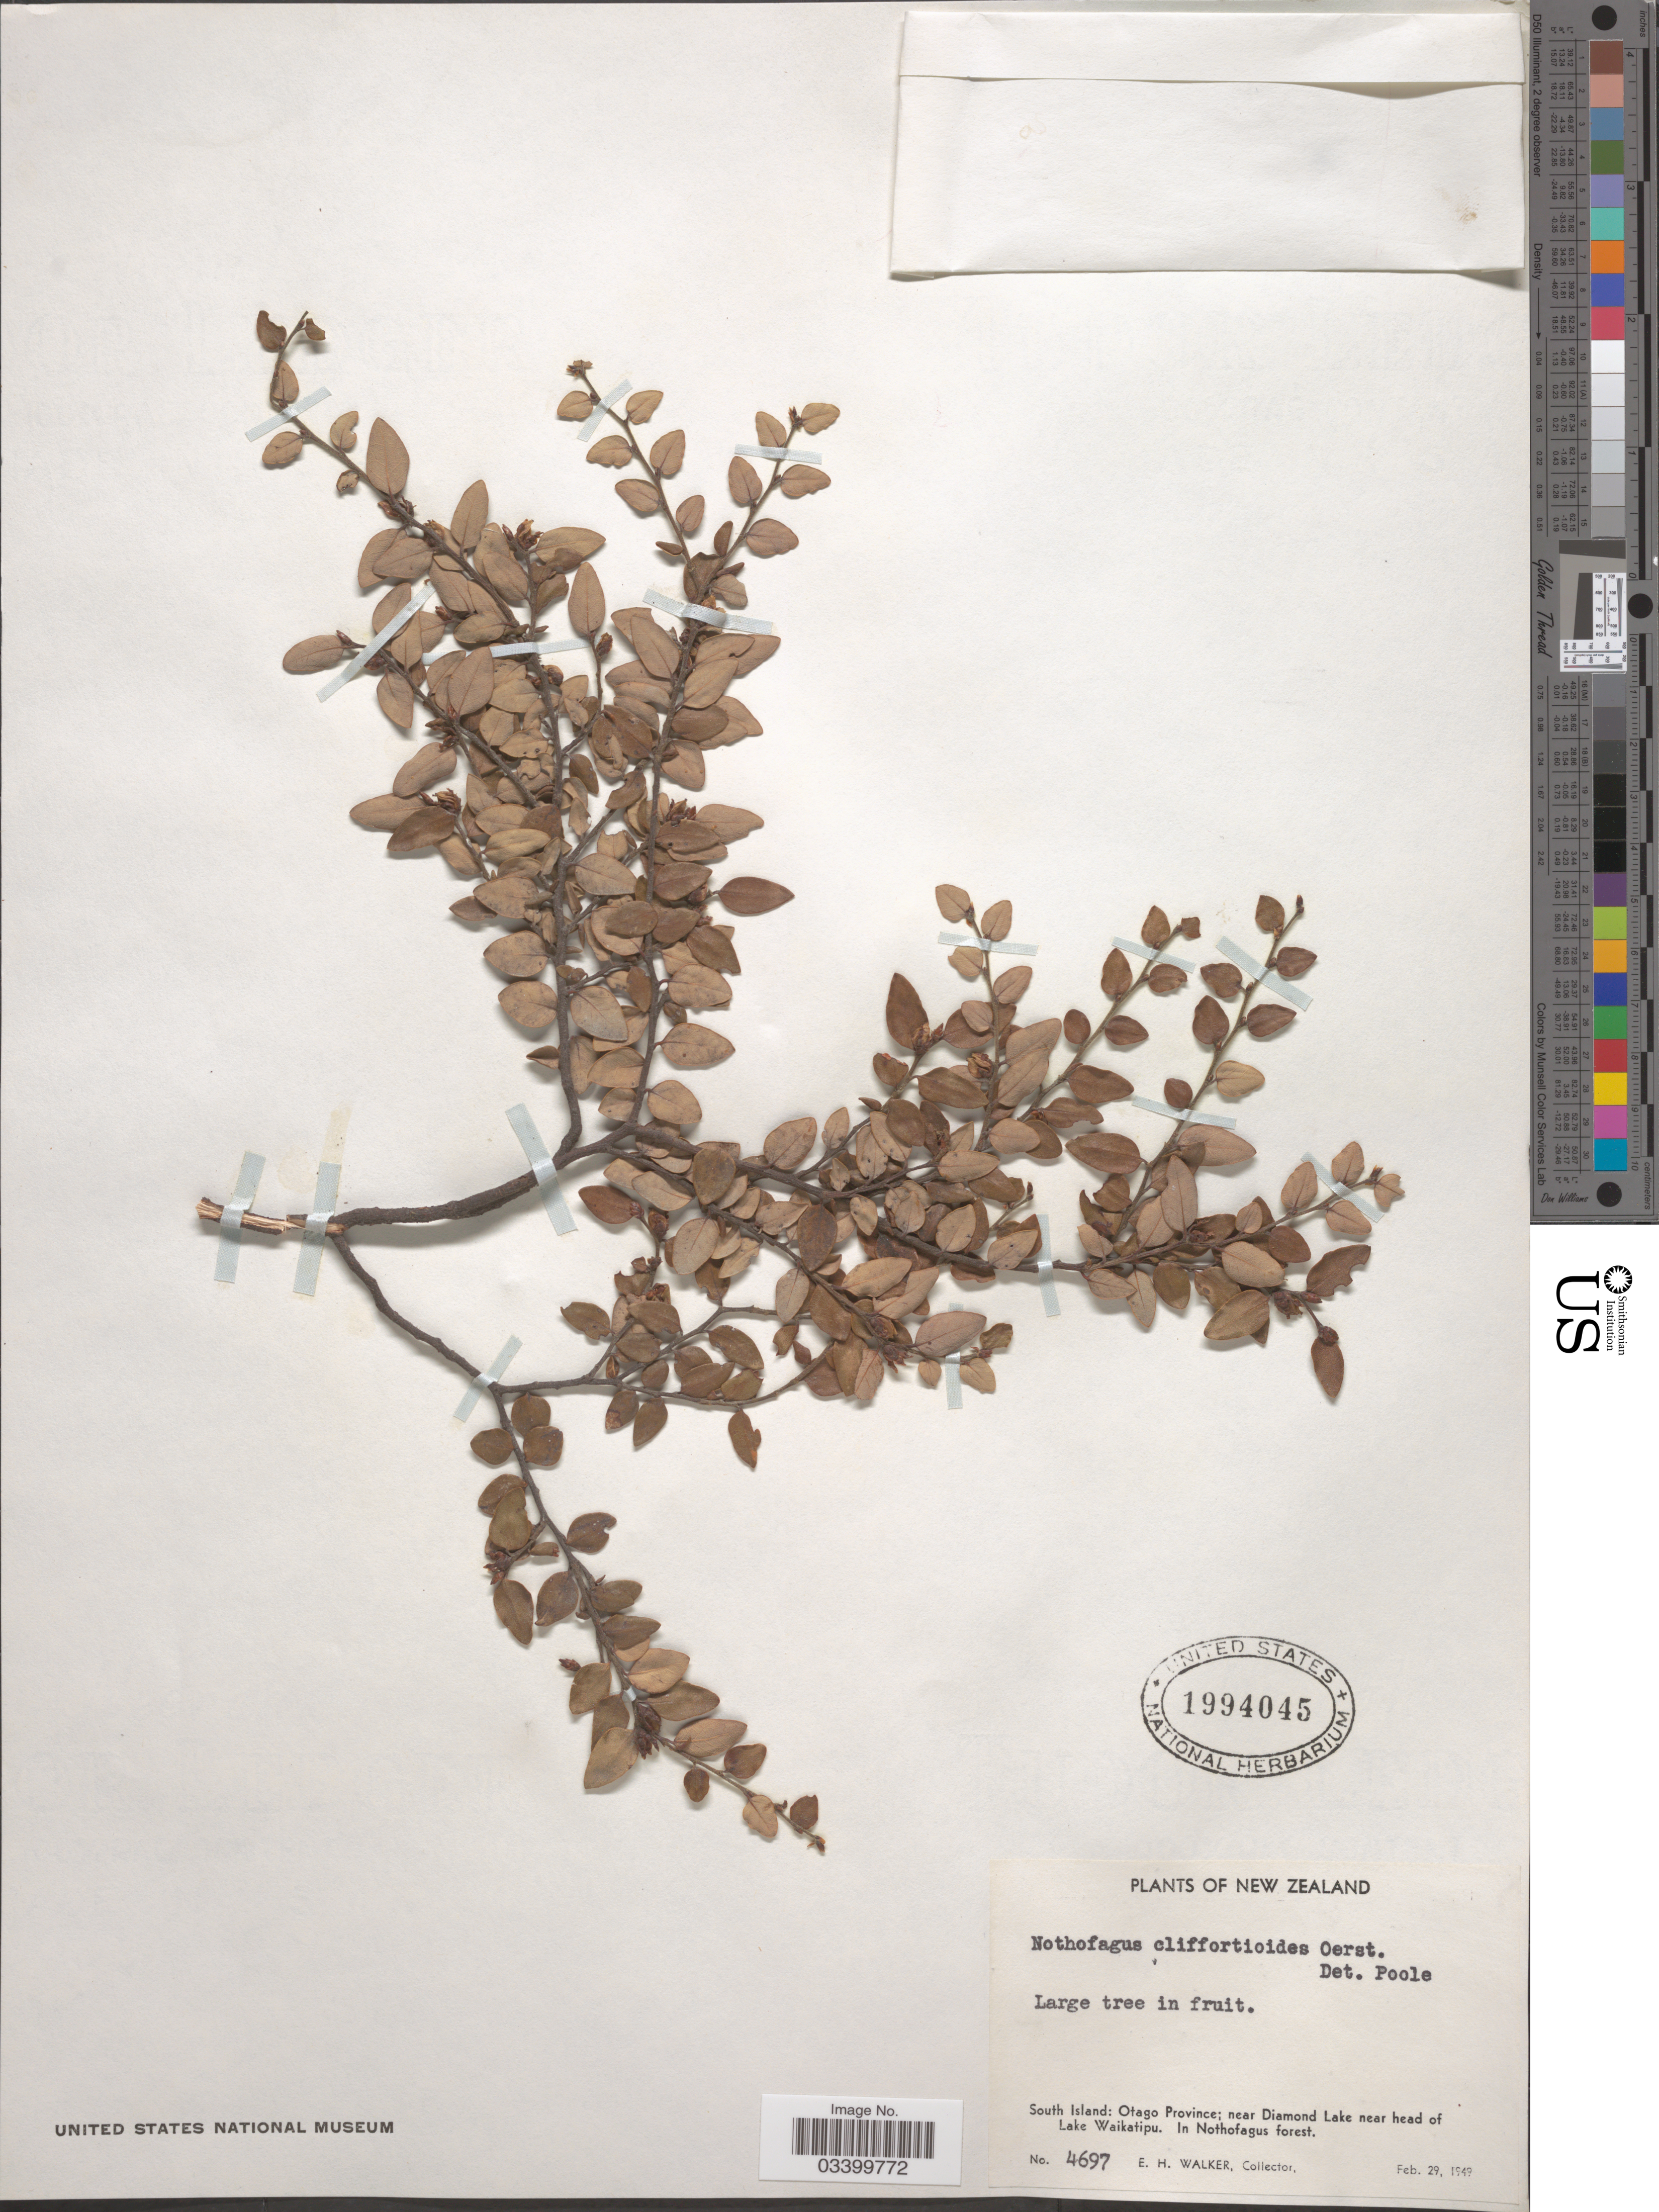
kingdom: Plantae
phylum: Tracheophyta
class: Magnoliopsida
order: Fagales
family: Nothofagaceae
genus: Nothofagus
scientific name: Nothofagus cliffortioides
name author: (Hook. f.) Oerst.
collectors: E. H. Walker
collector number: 4697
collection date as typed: Transcribed d/m/y: 29/2/1949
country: New Zealand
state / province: Otago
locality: South Island: near Diamond Lake near head of Lake Waikatipu. In Nothofagus forest.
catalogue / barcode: US 1994045